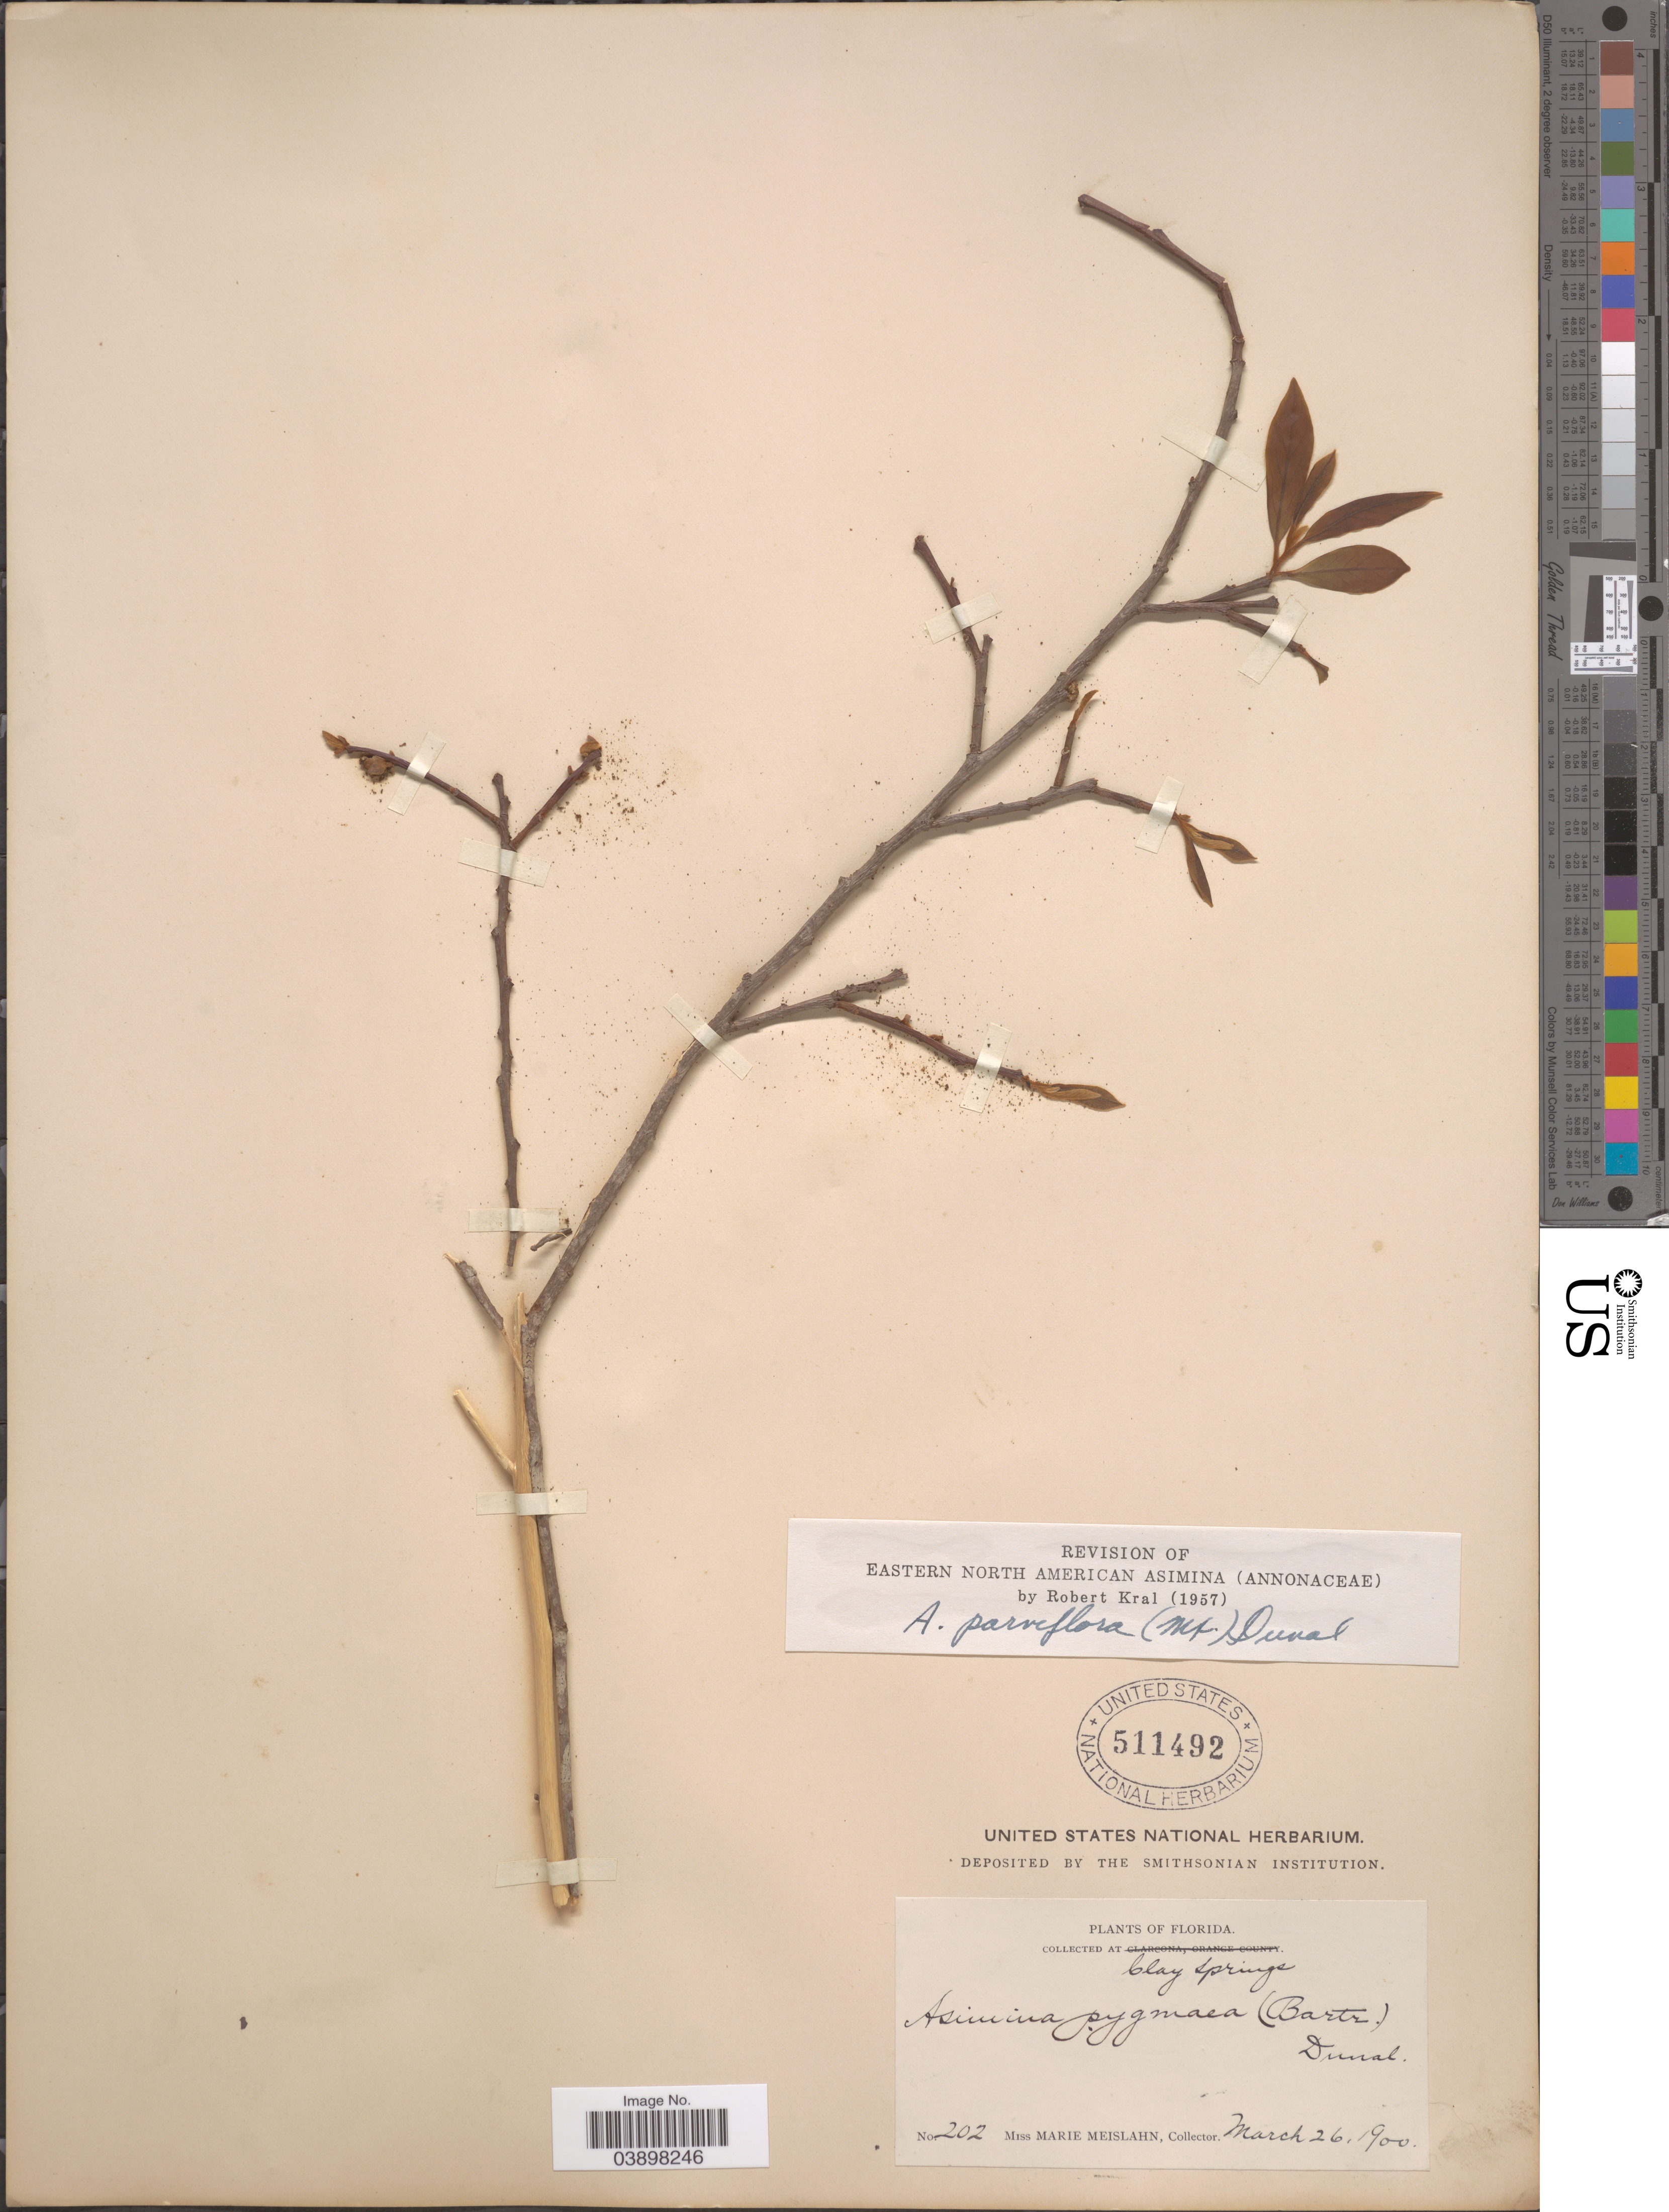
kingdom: Plantae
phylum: Tracheophyta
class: Magnoliopsida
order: Magnoliales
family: Annonaceae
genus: Asimina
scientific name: Asimina parviflora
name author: (Michx.) Dunal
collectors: M. Meislahn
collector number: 202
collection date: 1900-03-26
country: United States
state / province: Florida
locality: Clay Springs.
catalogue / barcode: US 511492